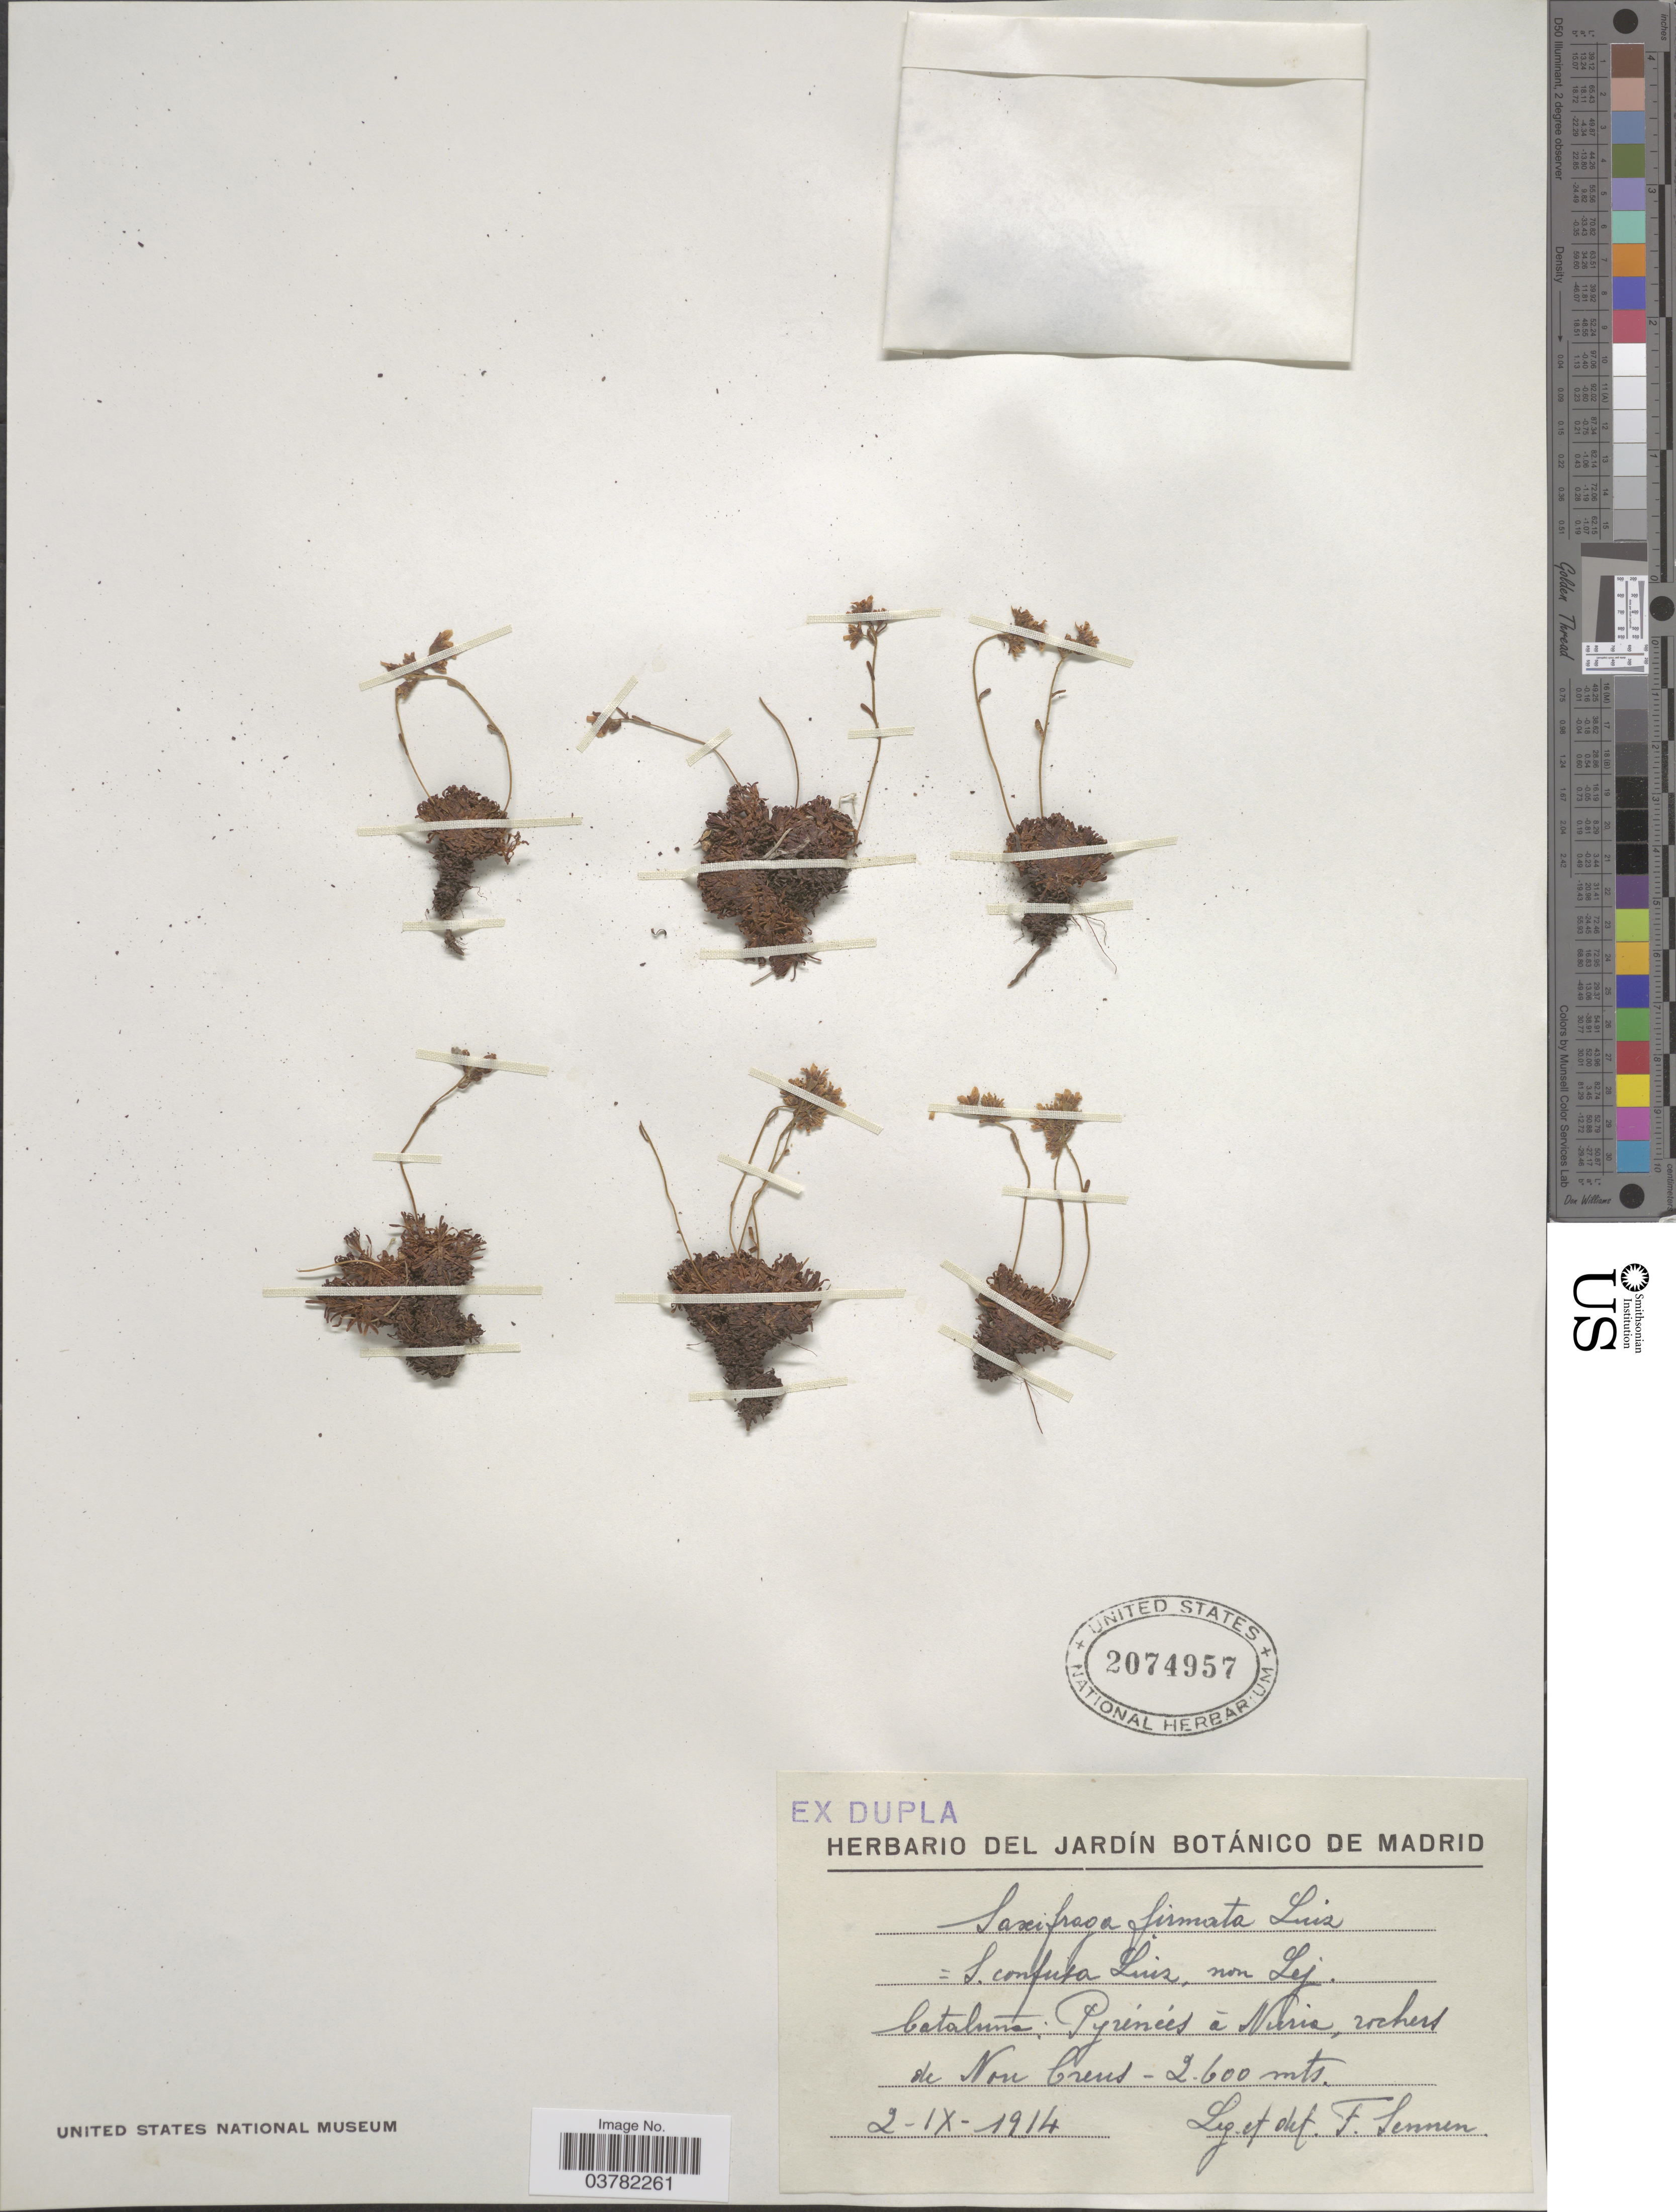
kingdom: Plantae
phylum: Tracheophyta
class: Magnoliopsida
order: Saxifragales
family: Saxifragaceae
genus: Saxifraga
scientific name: Saxifraga firmata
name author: Luizet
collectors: E. Sennen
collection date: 1914-09-02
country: Spain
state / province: Catalunya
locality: Cataluña: Pyrénées à Nuria, rochers de Nou Creus.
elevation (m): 2600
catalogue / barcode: US 2074957